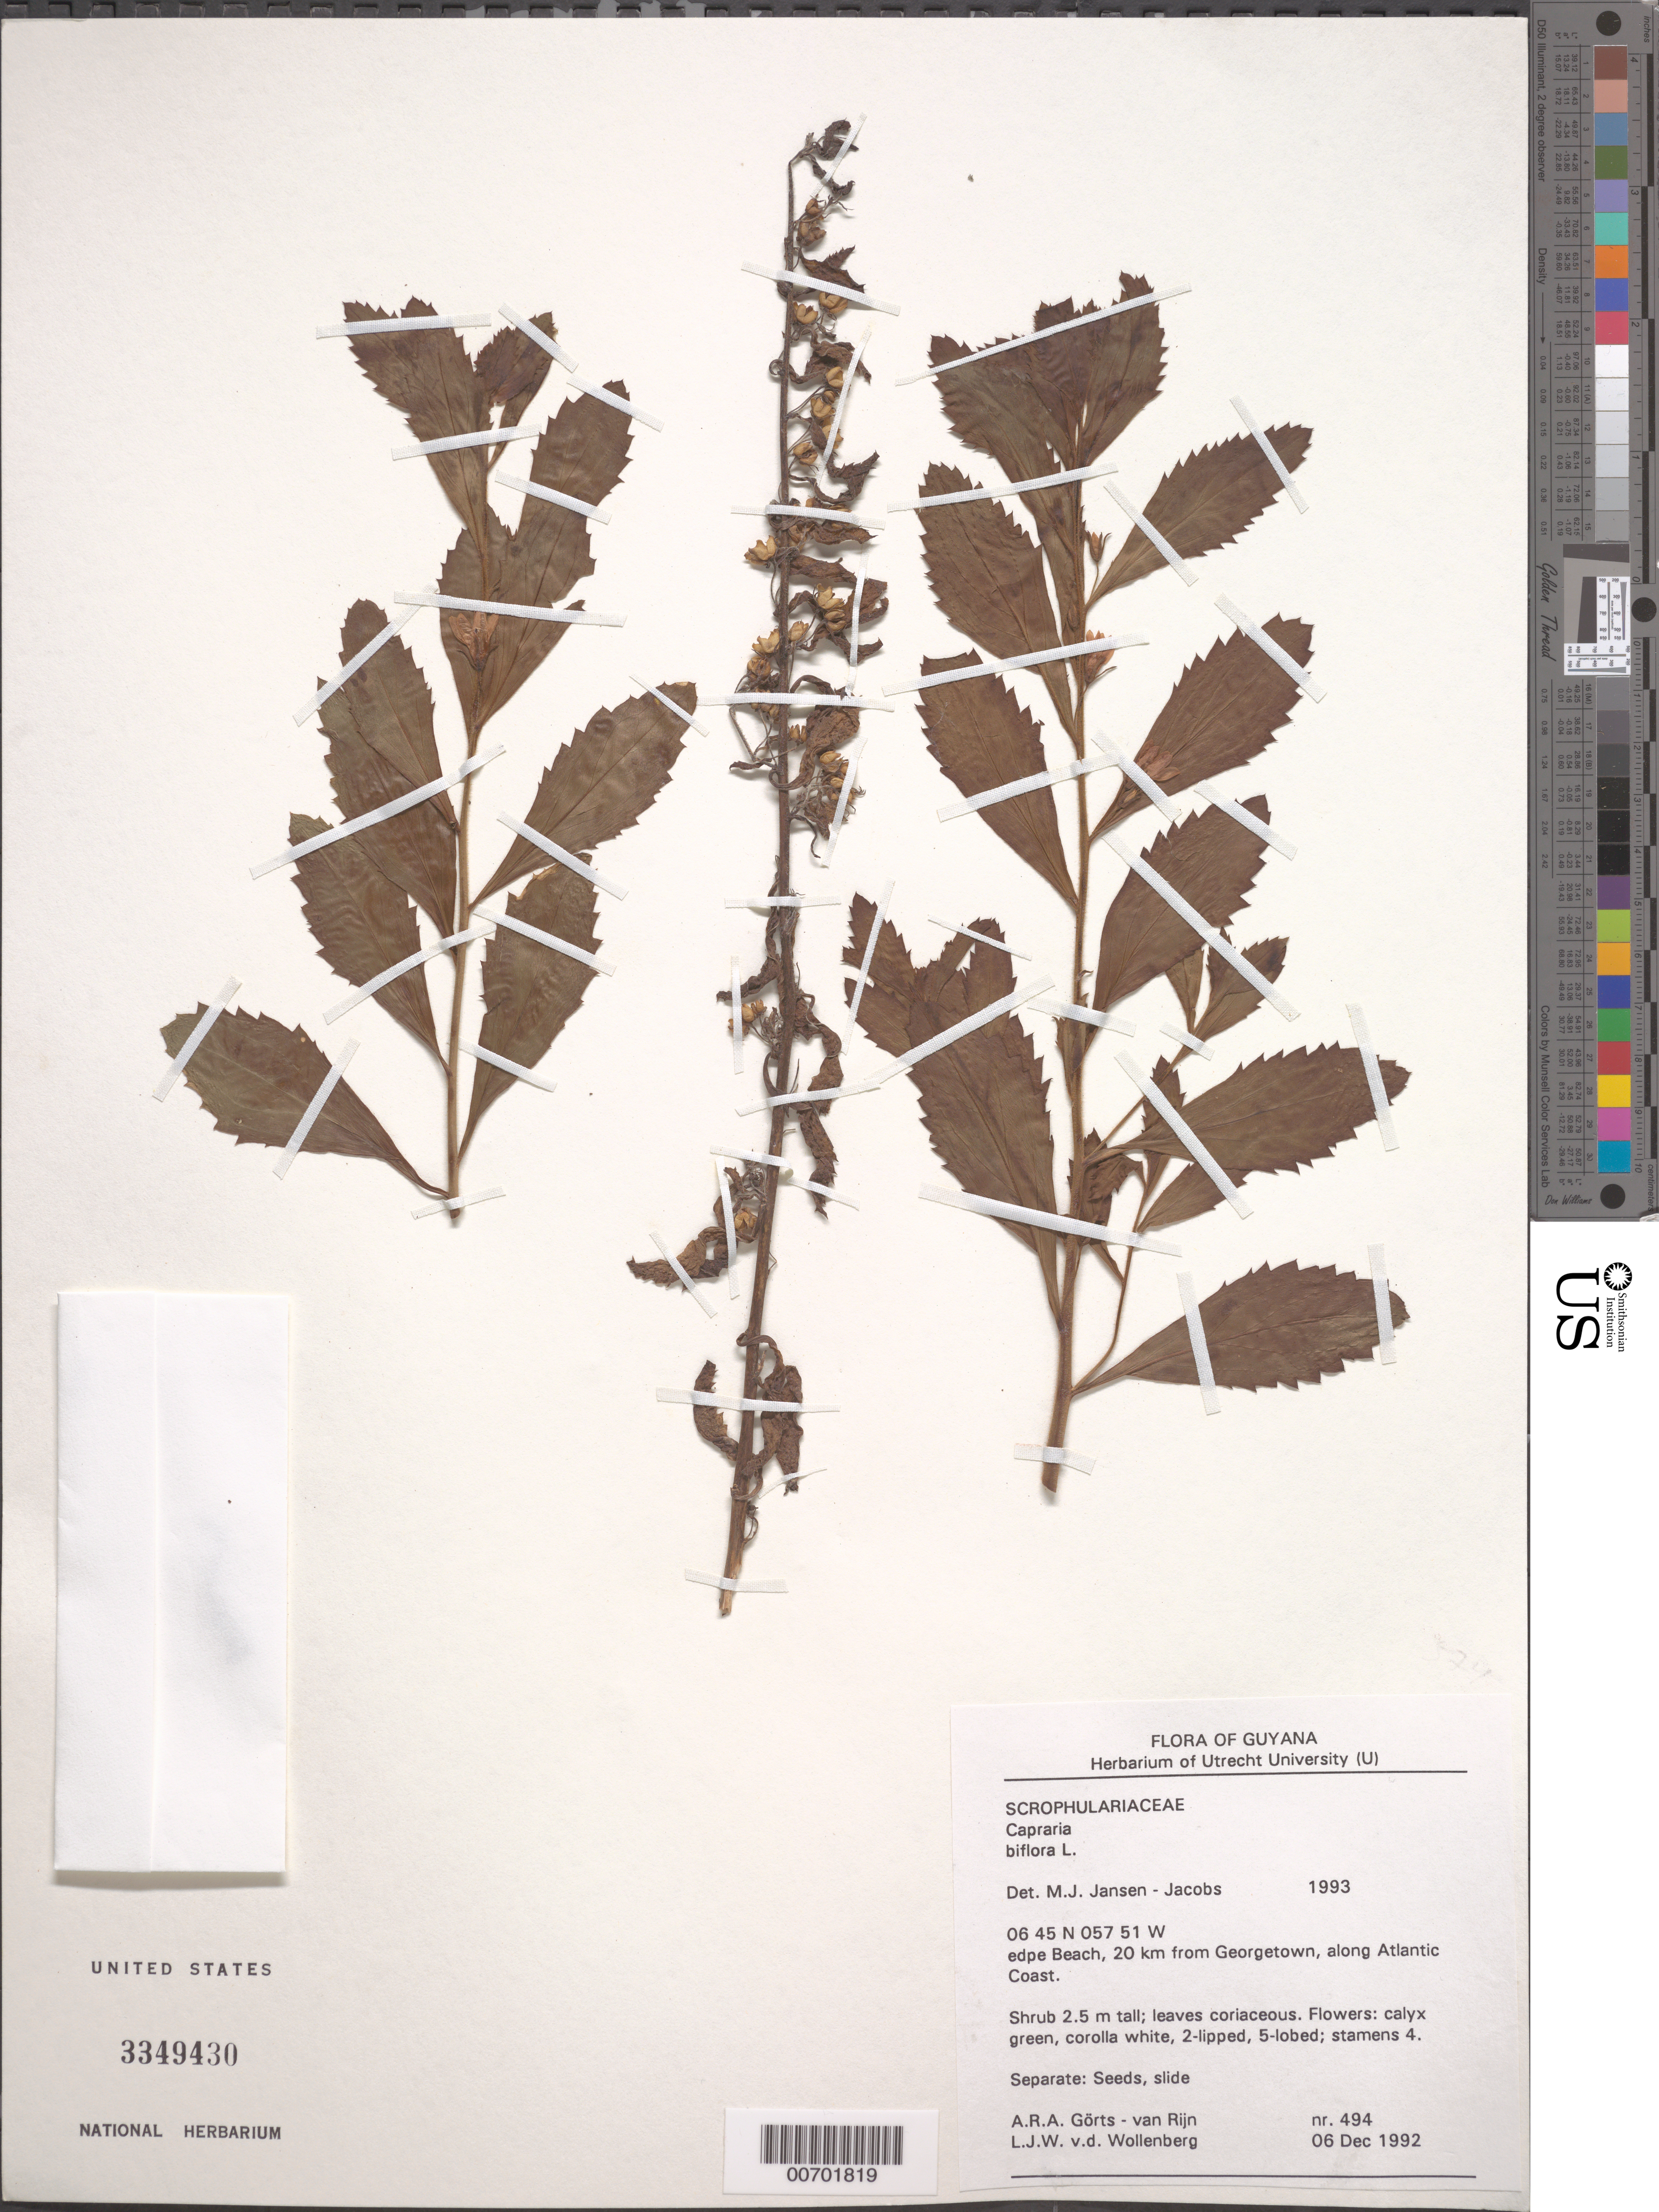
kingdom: Plantae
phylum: Tracheophyta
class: Magnoliopsida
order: Lamiales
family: Scrophulariaceae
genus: Capraria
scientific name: Capraria biflora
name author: L.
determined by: Jansen-Jacobs, M. J., (U), Nationaal Herbarium Nederland, Utrecht University branch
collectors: A. .R. A. Görts-van Rijn, L. van der Wollenberg & D. Gopaul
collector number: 494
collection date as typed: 6-Dec-92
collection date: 1992-12-06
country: Guyana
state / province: Demerara-Mahaica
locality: Hope Beach, 20 km from Georgetown, along Atlantic Coast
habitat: Along Atlantic coast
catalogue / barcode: US 3349430